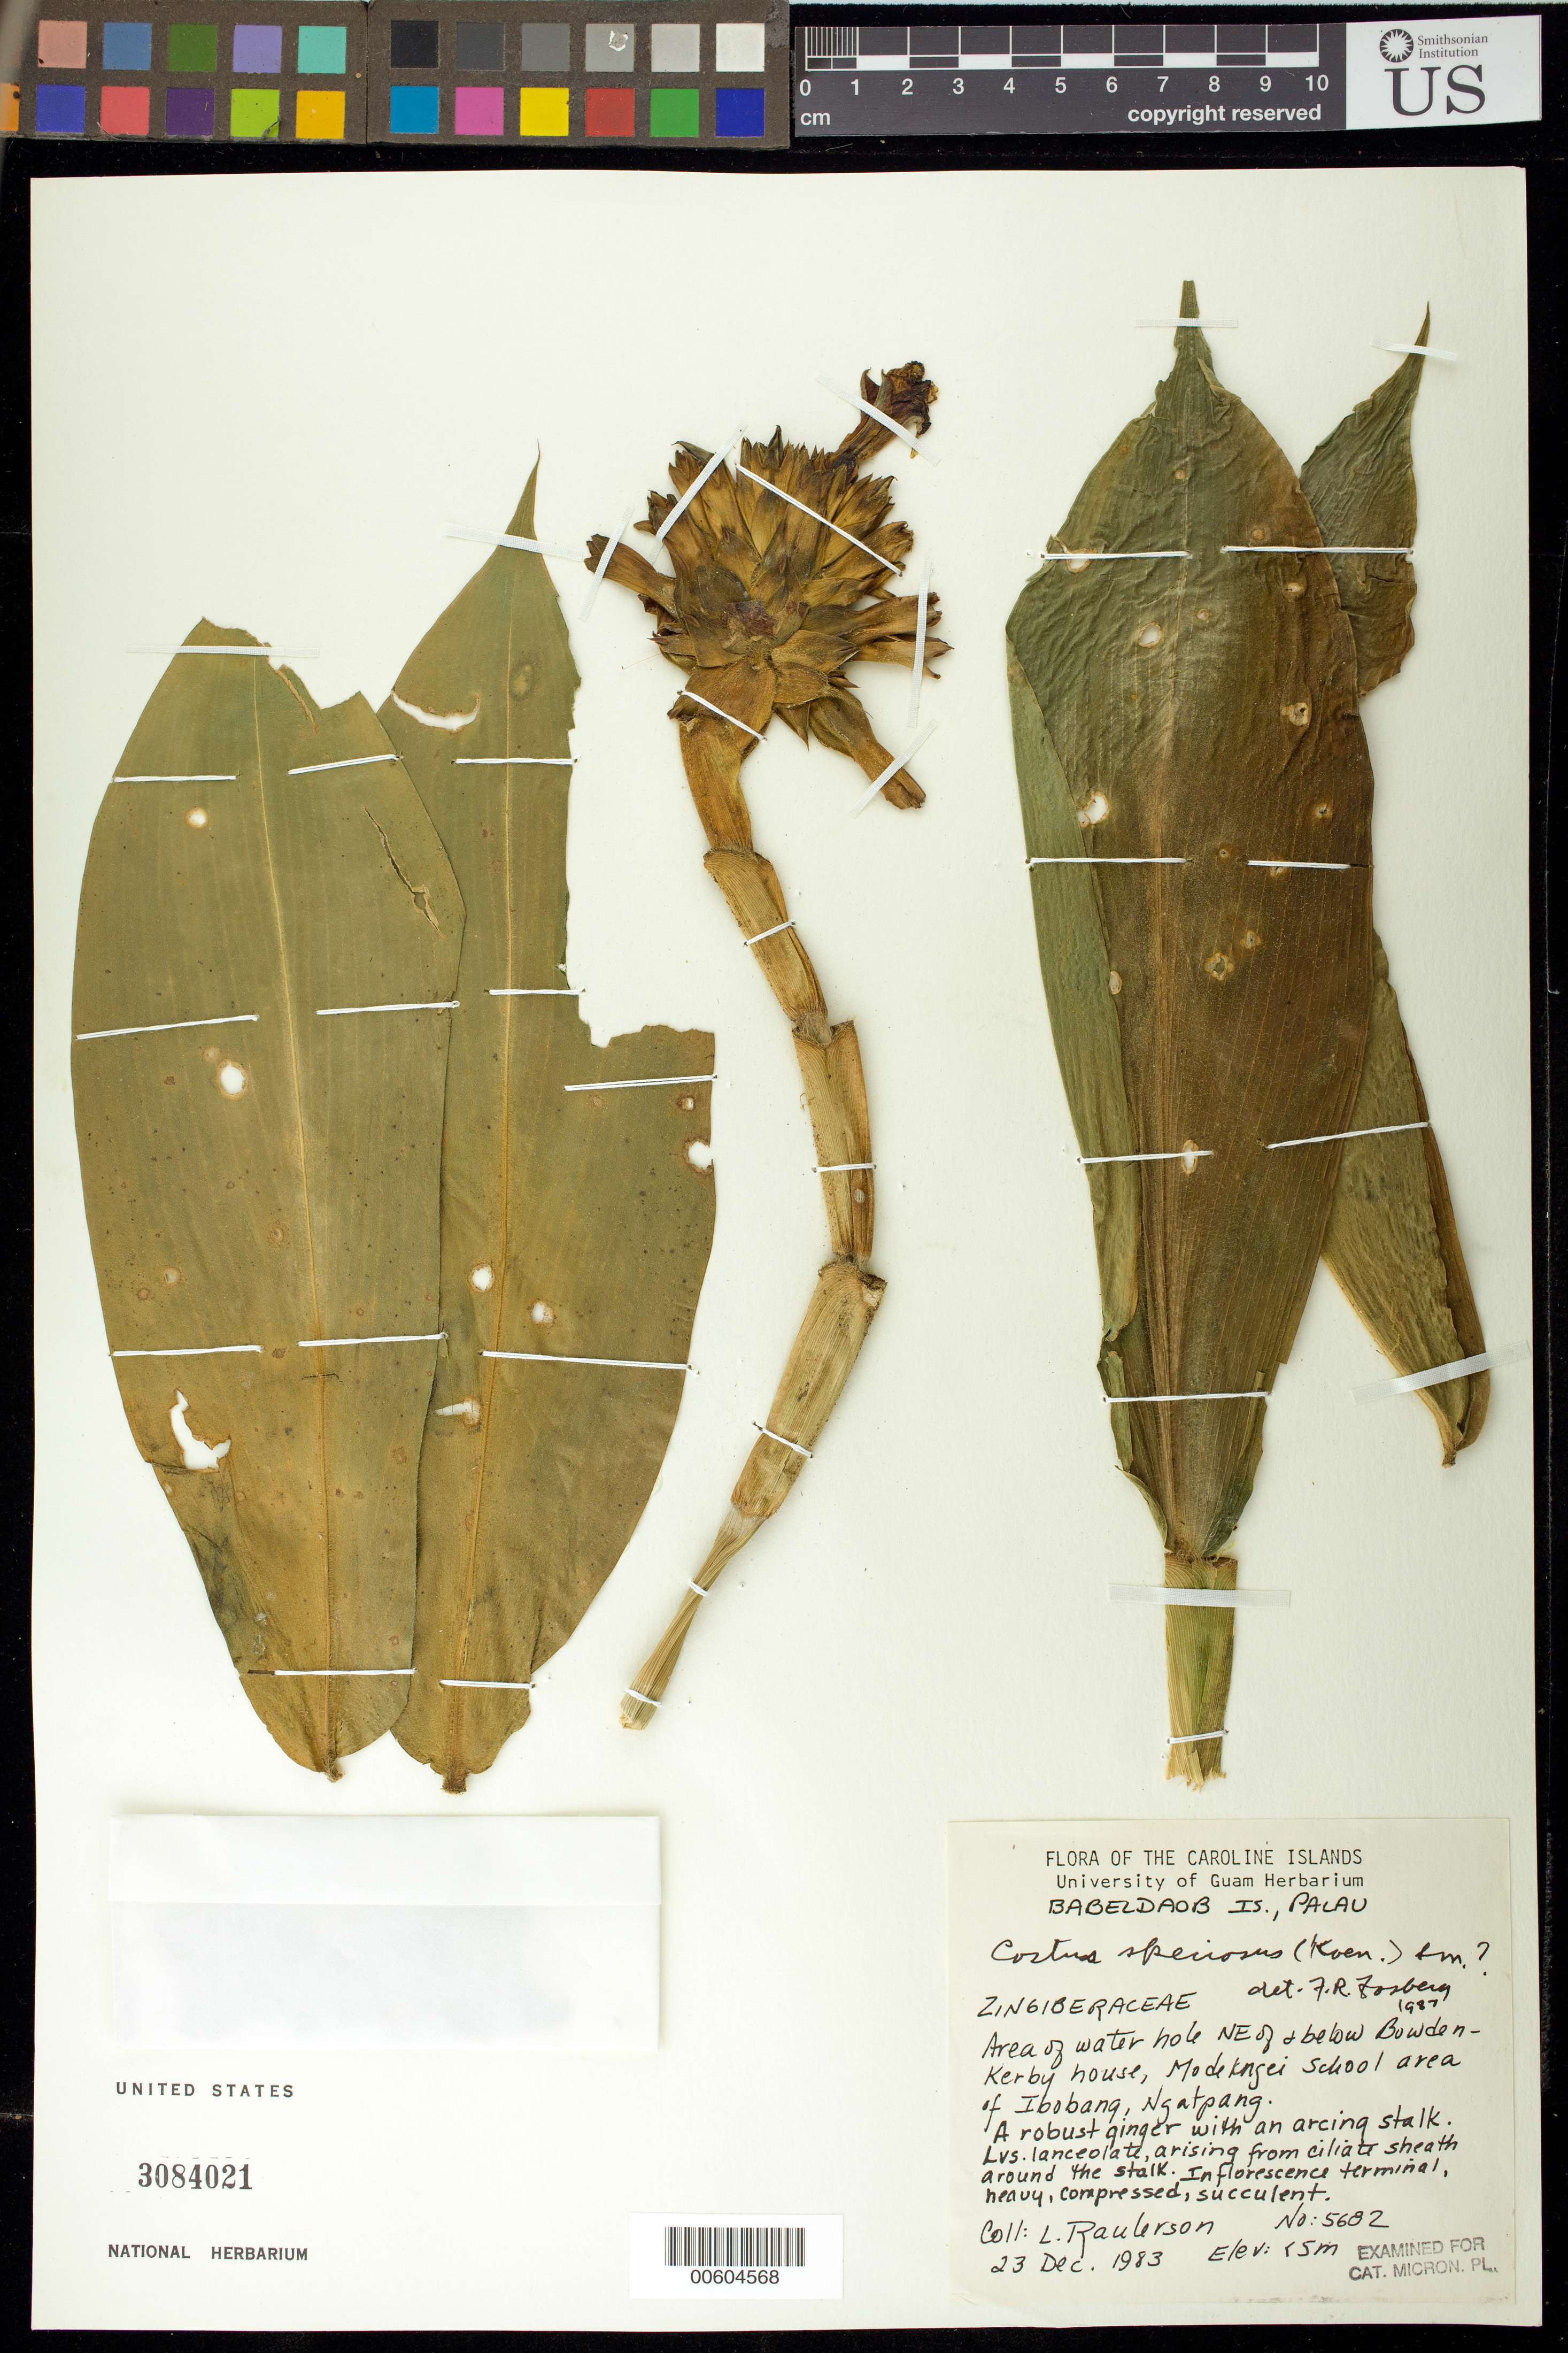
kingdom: Plantae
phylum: Tracheophyta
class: Liliopsida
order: Zingiberales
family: Costaceae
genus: Hellenia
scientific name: Hellenia speciosa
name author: (J. Koenig) S.R. Dutta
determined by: Wagner, W. L., (BOT), Smithsonian Institution - National Museum of Natural History (UNITED STATES)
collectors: L. Raulerson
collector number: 5682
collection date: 1983-12-23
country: Palau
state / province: Palau Islands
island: Babeldaob [Babelthuap]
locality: Area of water hole NE of and below Bowden-Kirby house, Modekngei School area of Ibobang, Ngatpang.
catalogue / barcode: US 3084021